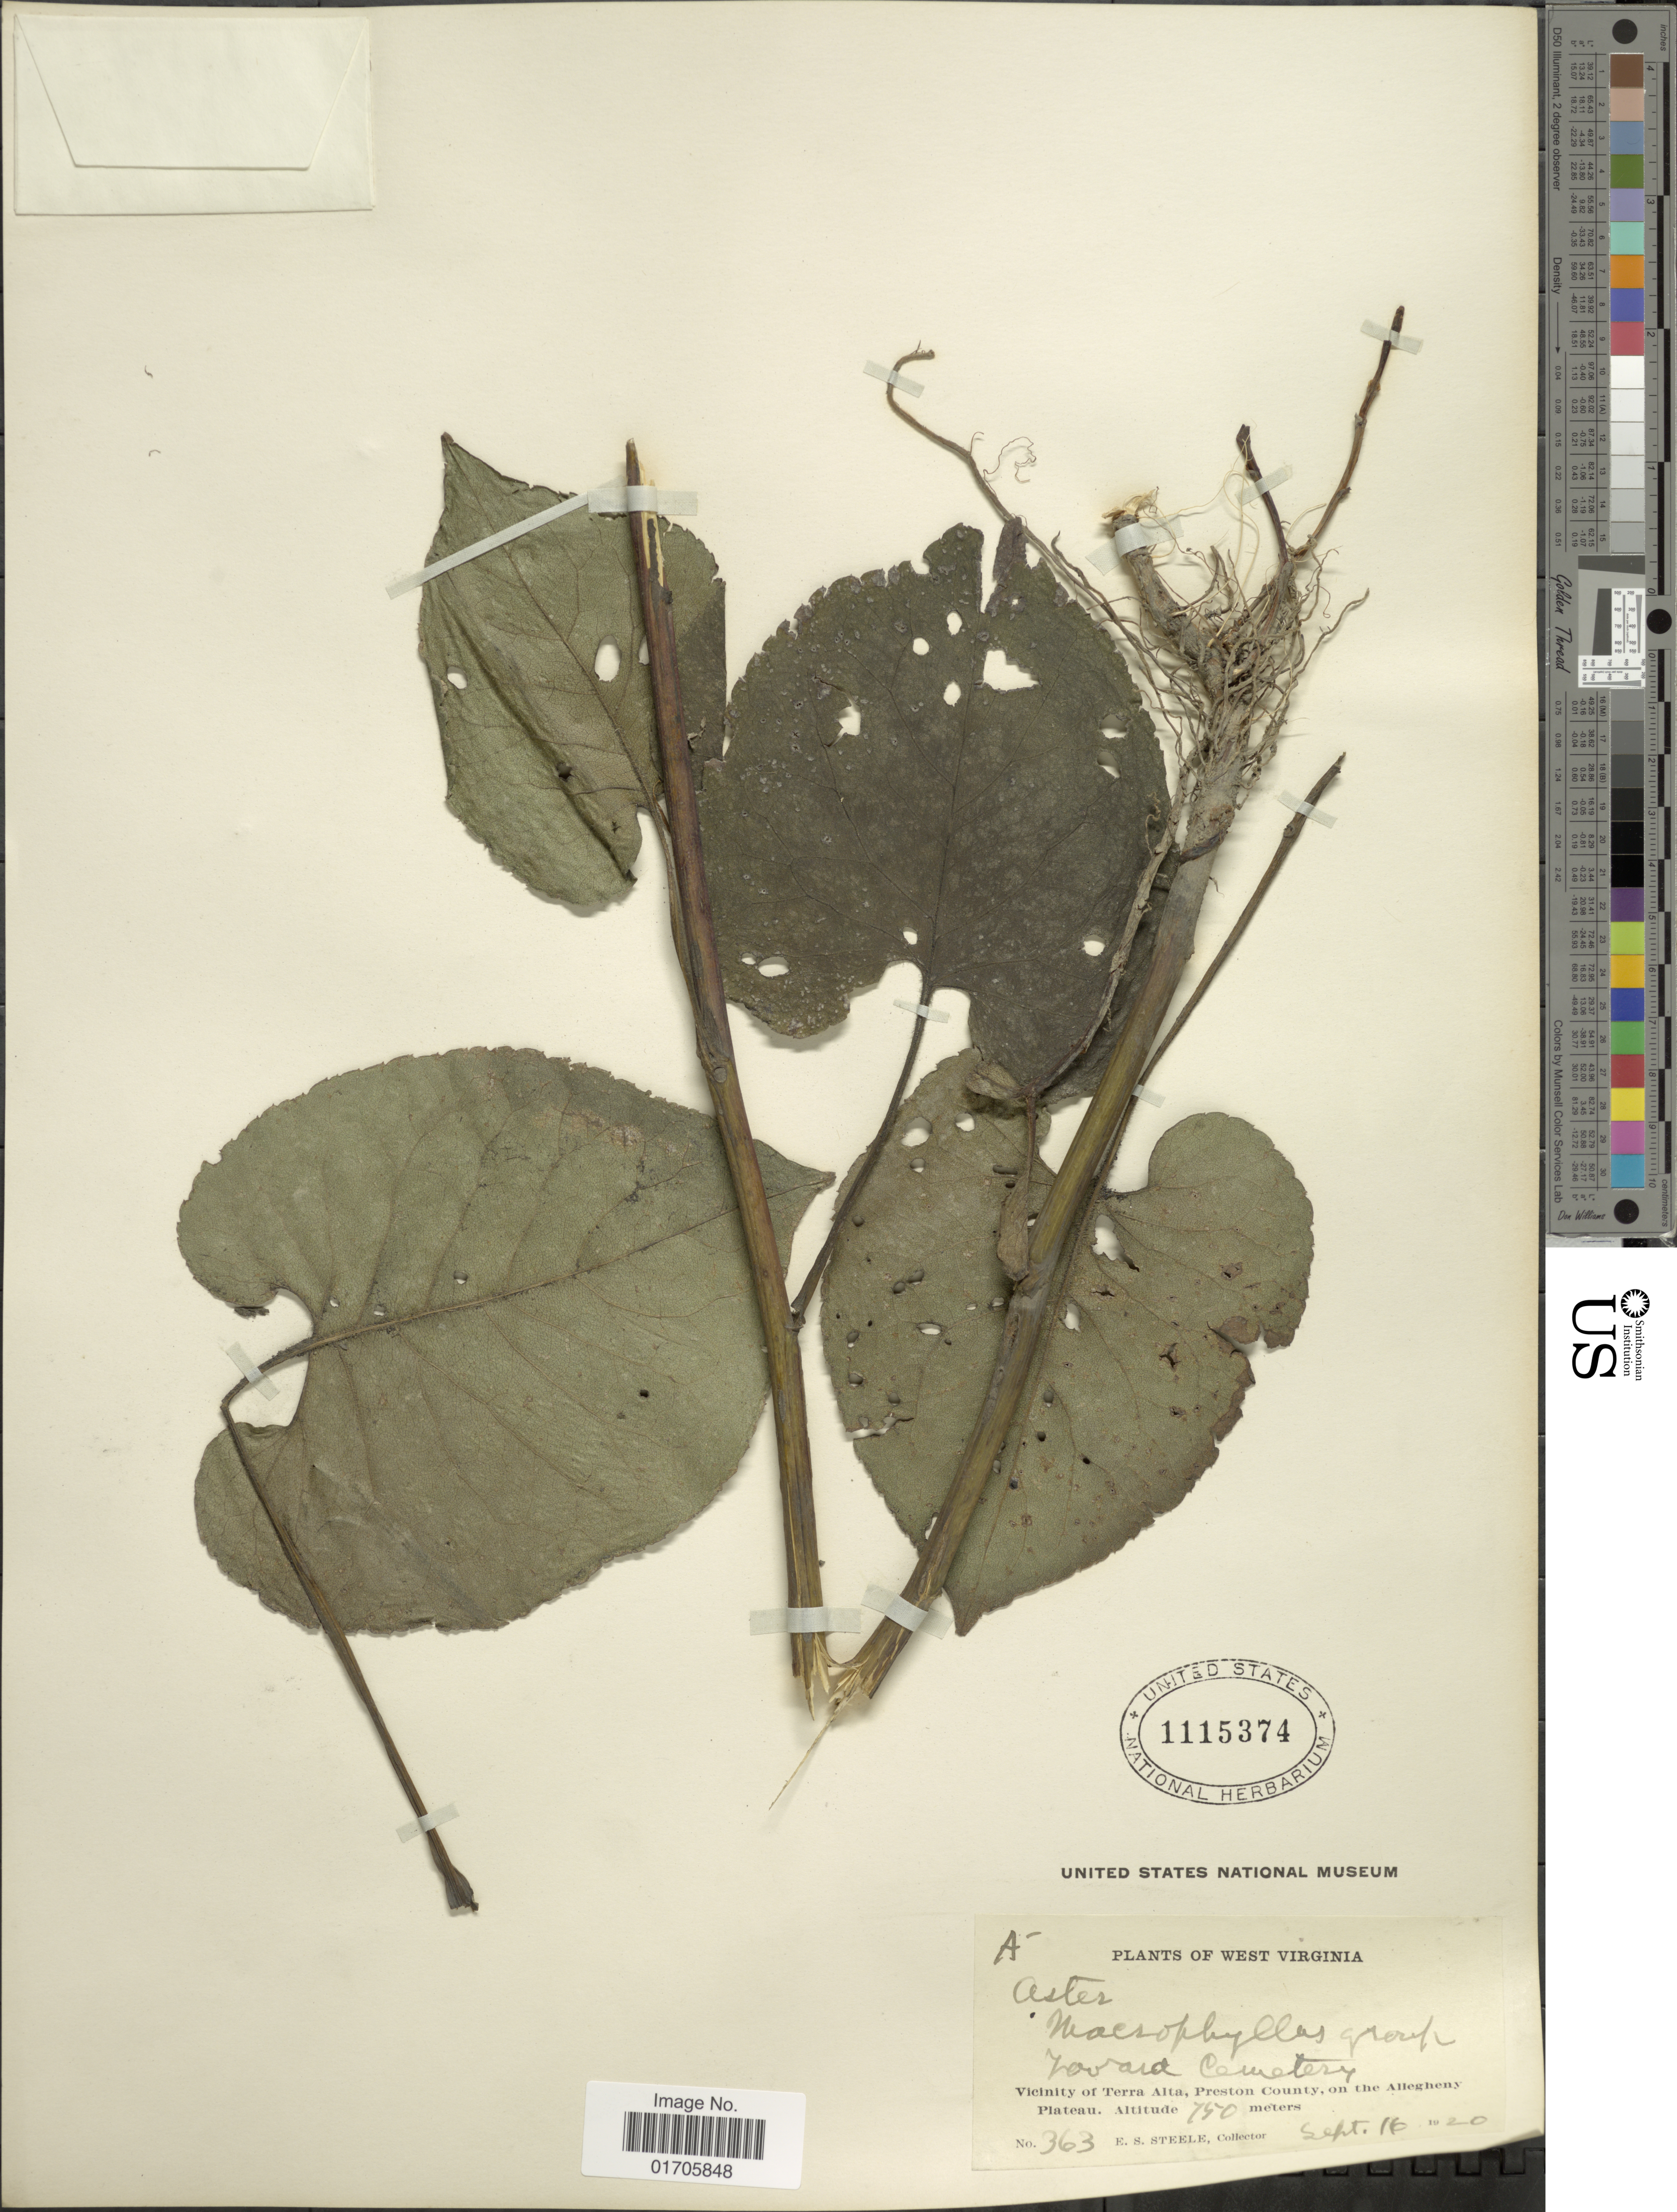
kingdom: Plantae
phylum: Tracheophyta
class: Magnoliopsida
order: Asterales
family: Asteraceae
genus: Eurybia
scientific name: Eurybia macrophylla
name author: (L.) Cass.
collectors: E. Steele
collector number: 363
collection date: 1920-09-16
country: United States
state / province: West Virginia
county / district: Preston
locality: Toward Cemetery. Vicinity of Terra Alta, Preston County, on the Allegheny Plateau.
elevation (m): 750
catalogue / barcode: US 1115374